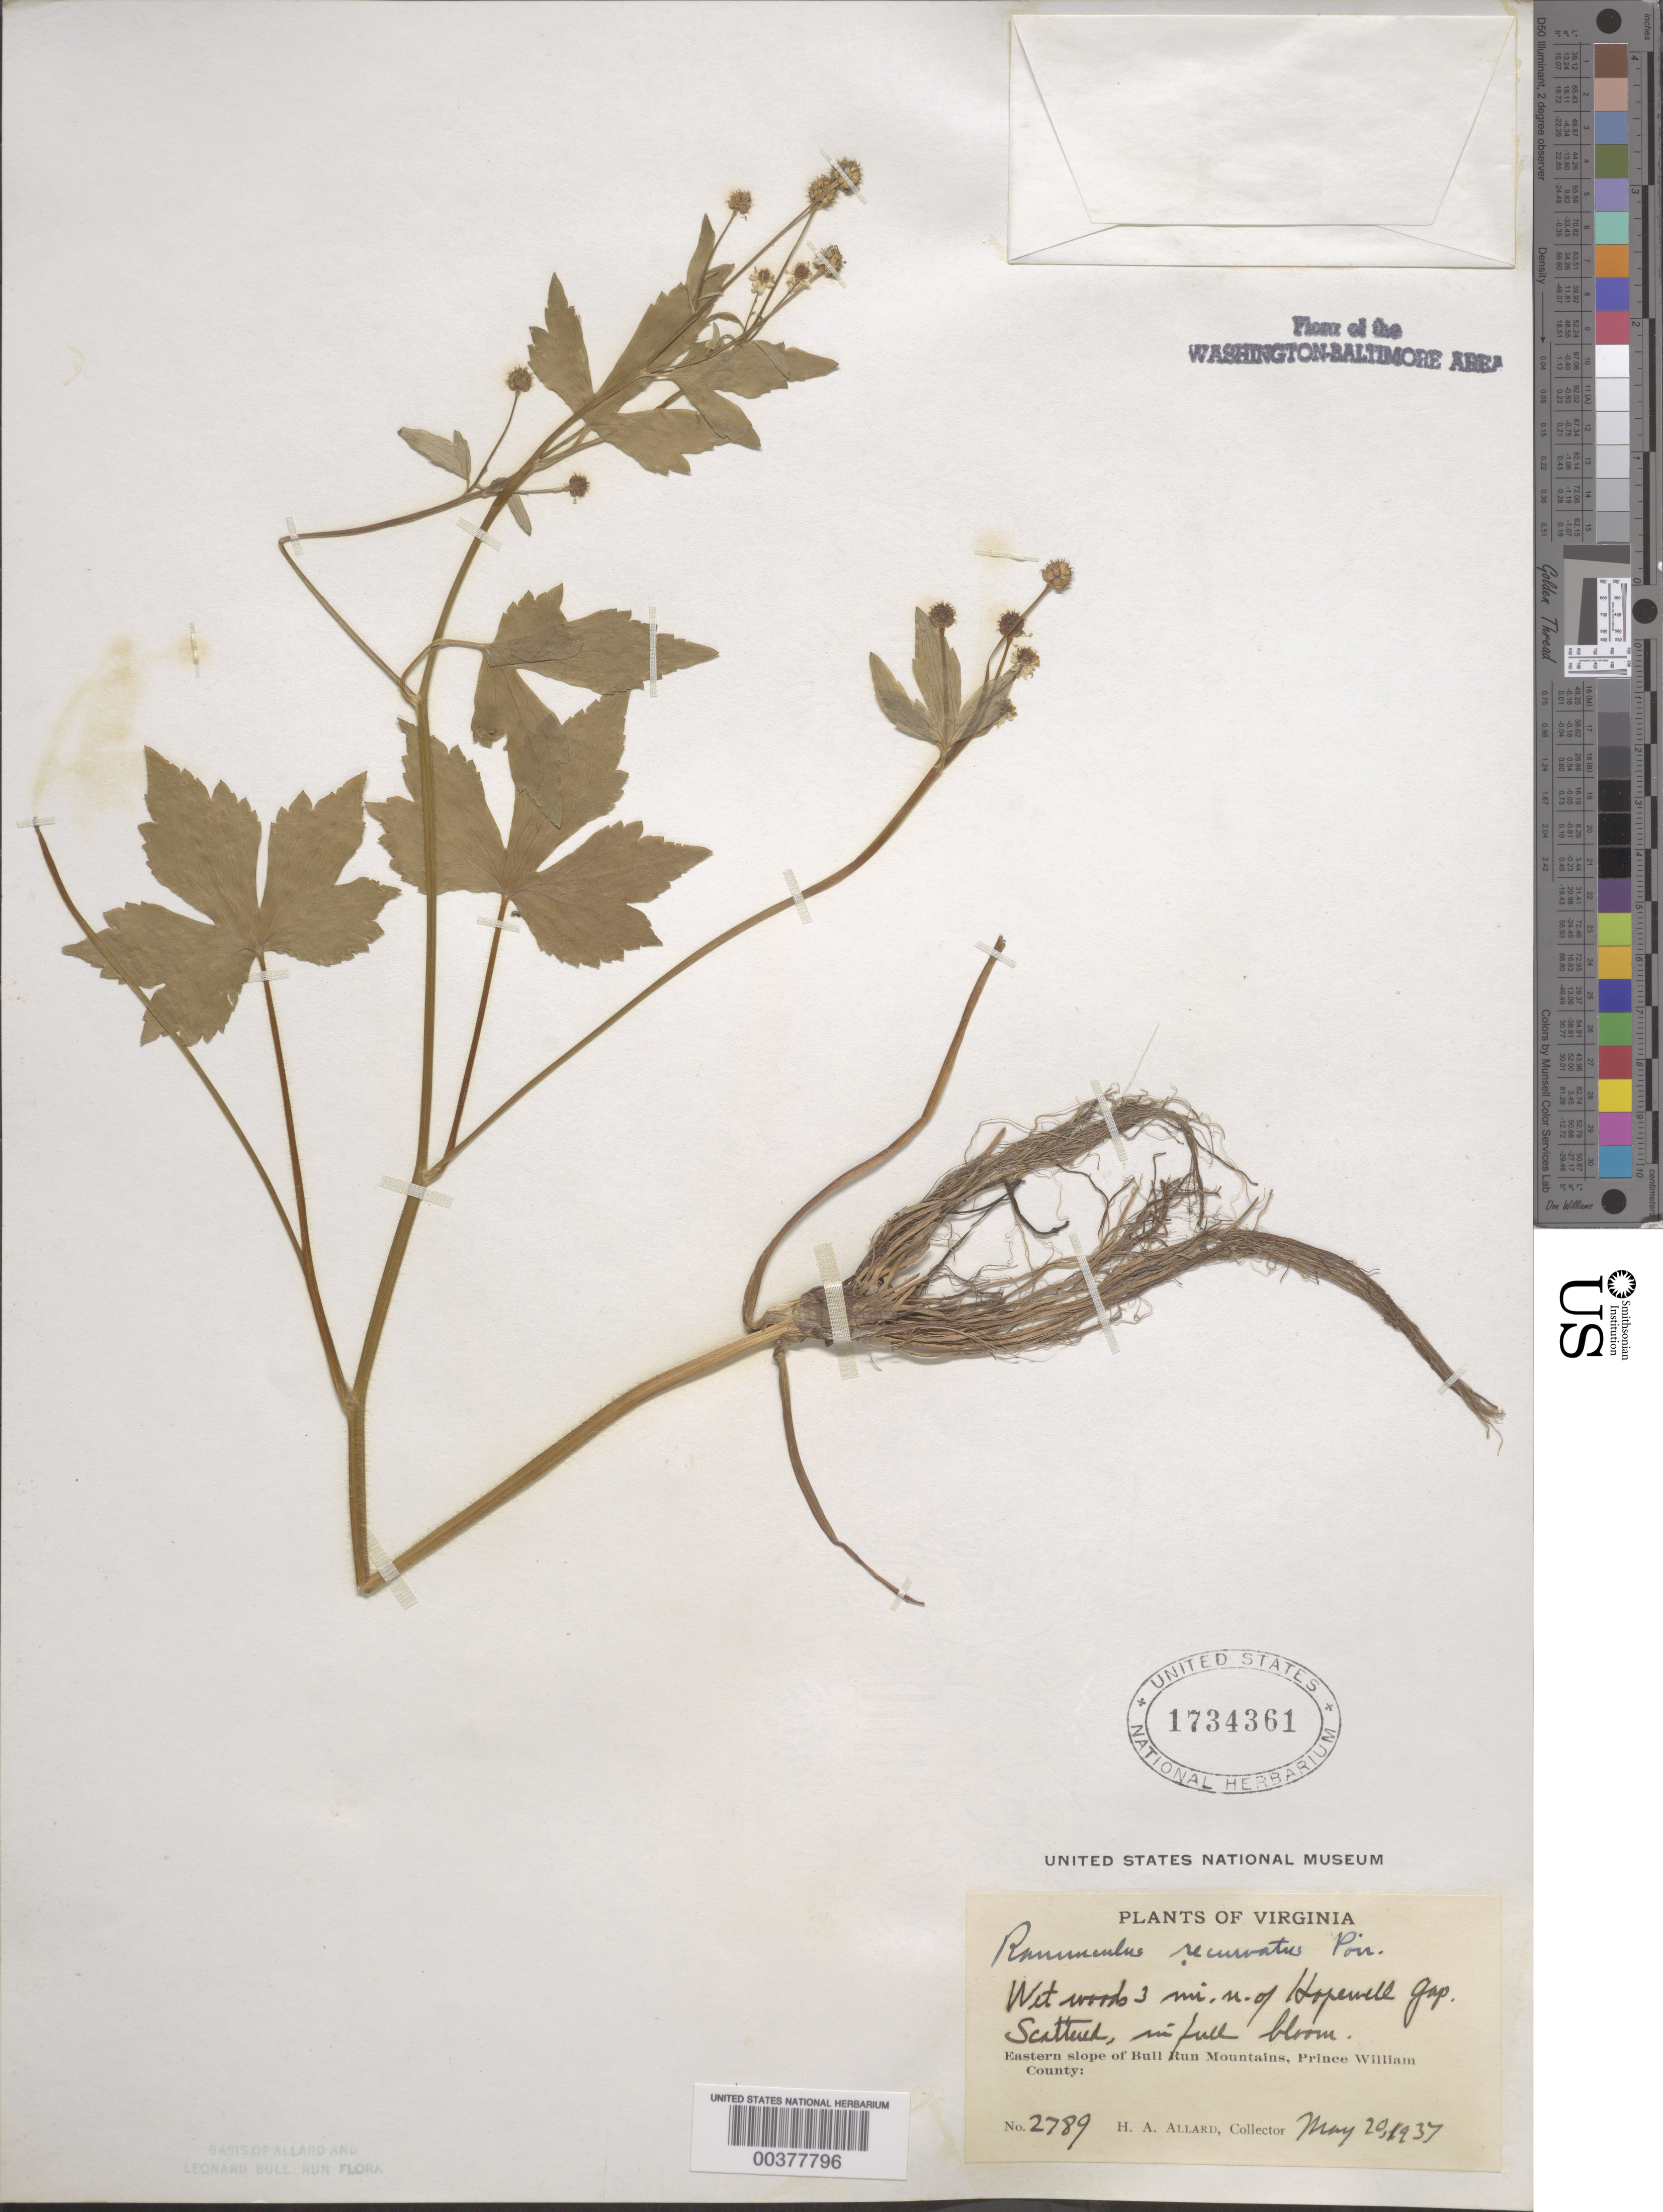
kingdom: Plantae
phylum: Tracheophyta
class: Magnoliopsida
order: Ranunculales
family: Ranunculaceae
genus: Ranunculus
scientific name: Ranunculus recurvatus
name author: Poir.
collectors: H. A. Allard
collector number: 2789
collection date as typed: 20 May 1937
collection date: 1937-05-20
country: United States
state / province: Virginia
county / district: Prince William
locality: North of Hopewell Gap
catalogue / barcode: US 1734361